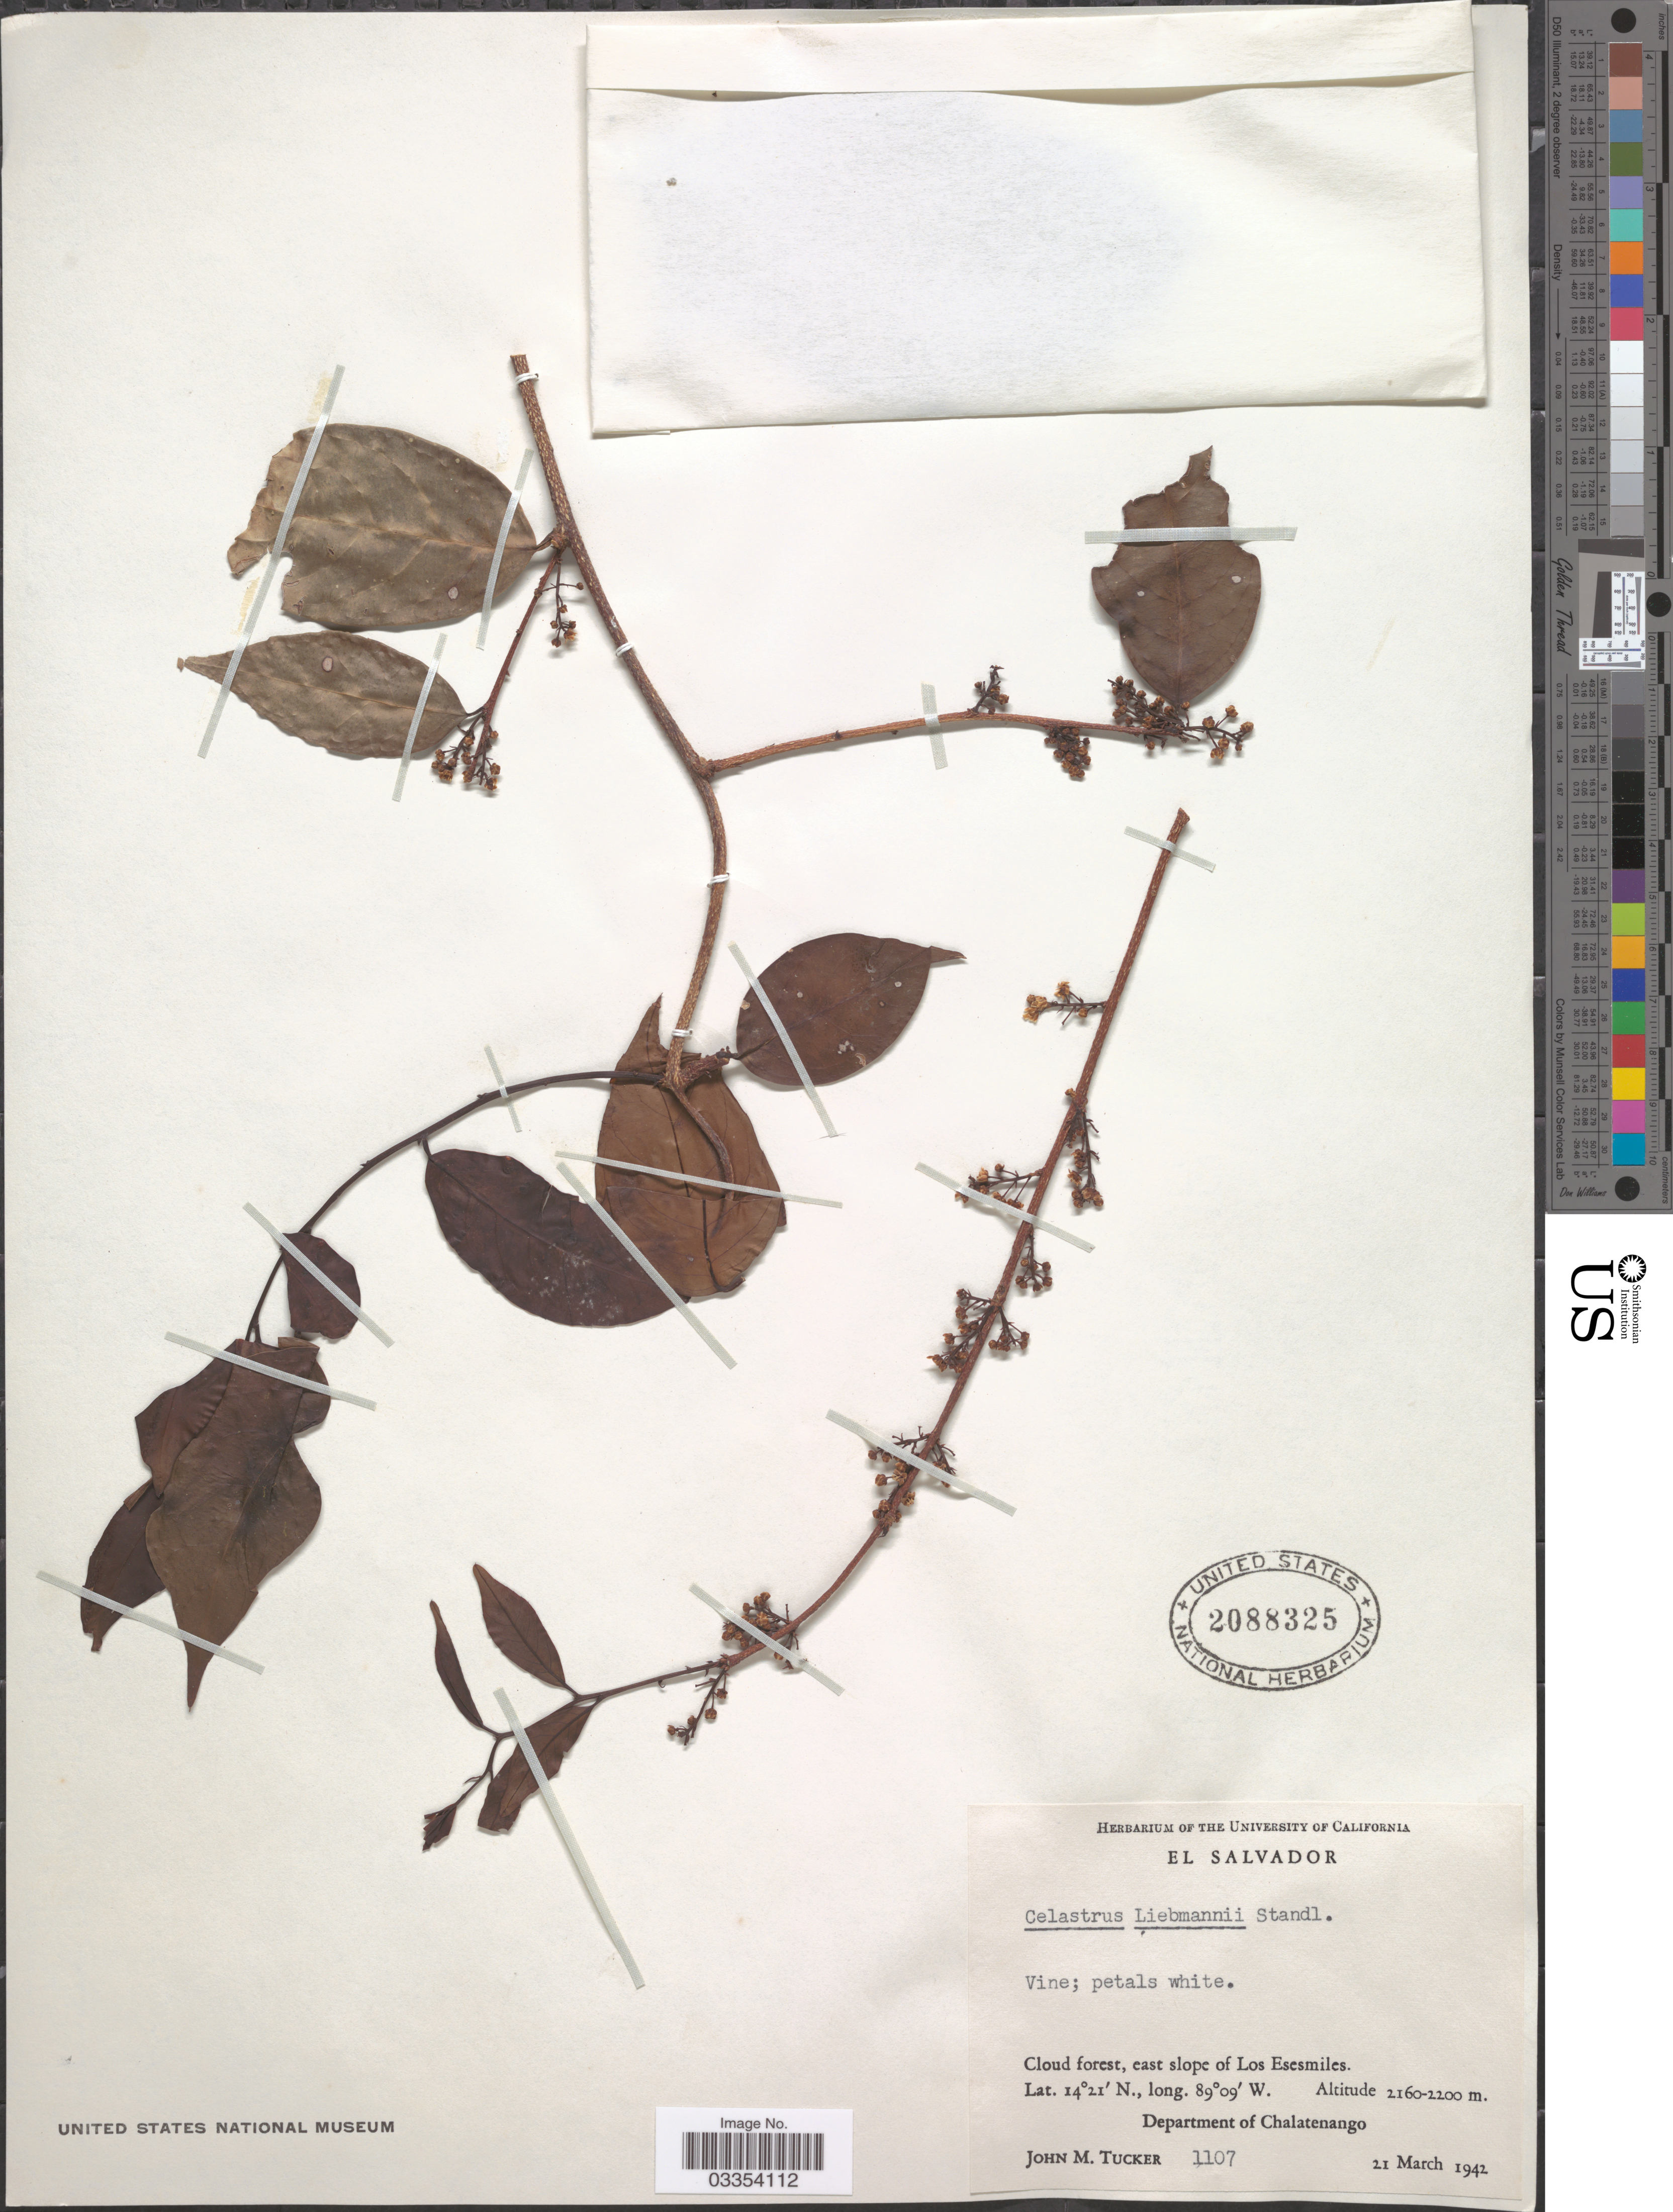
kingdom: Plantae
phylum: Tracheophyta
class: Magnoliopsida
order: Celastrales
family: Celastraceae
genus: Celastrus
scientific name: Celastrus liebmannii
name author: Standl.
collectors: J. M. Tucker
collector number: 1107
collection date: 1942-03-21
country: El Salvador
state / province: Chalatenango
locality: Cloud forest, east slope of Los Esesmiles. Department of Chalatenango.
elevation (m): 2160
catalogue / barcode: US 2088325